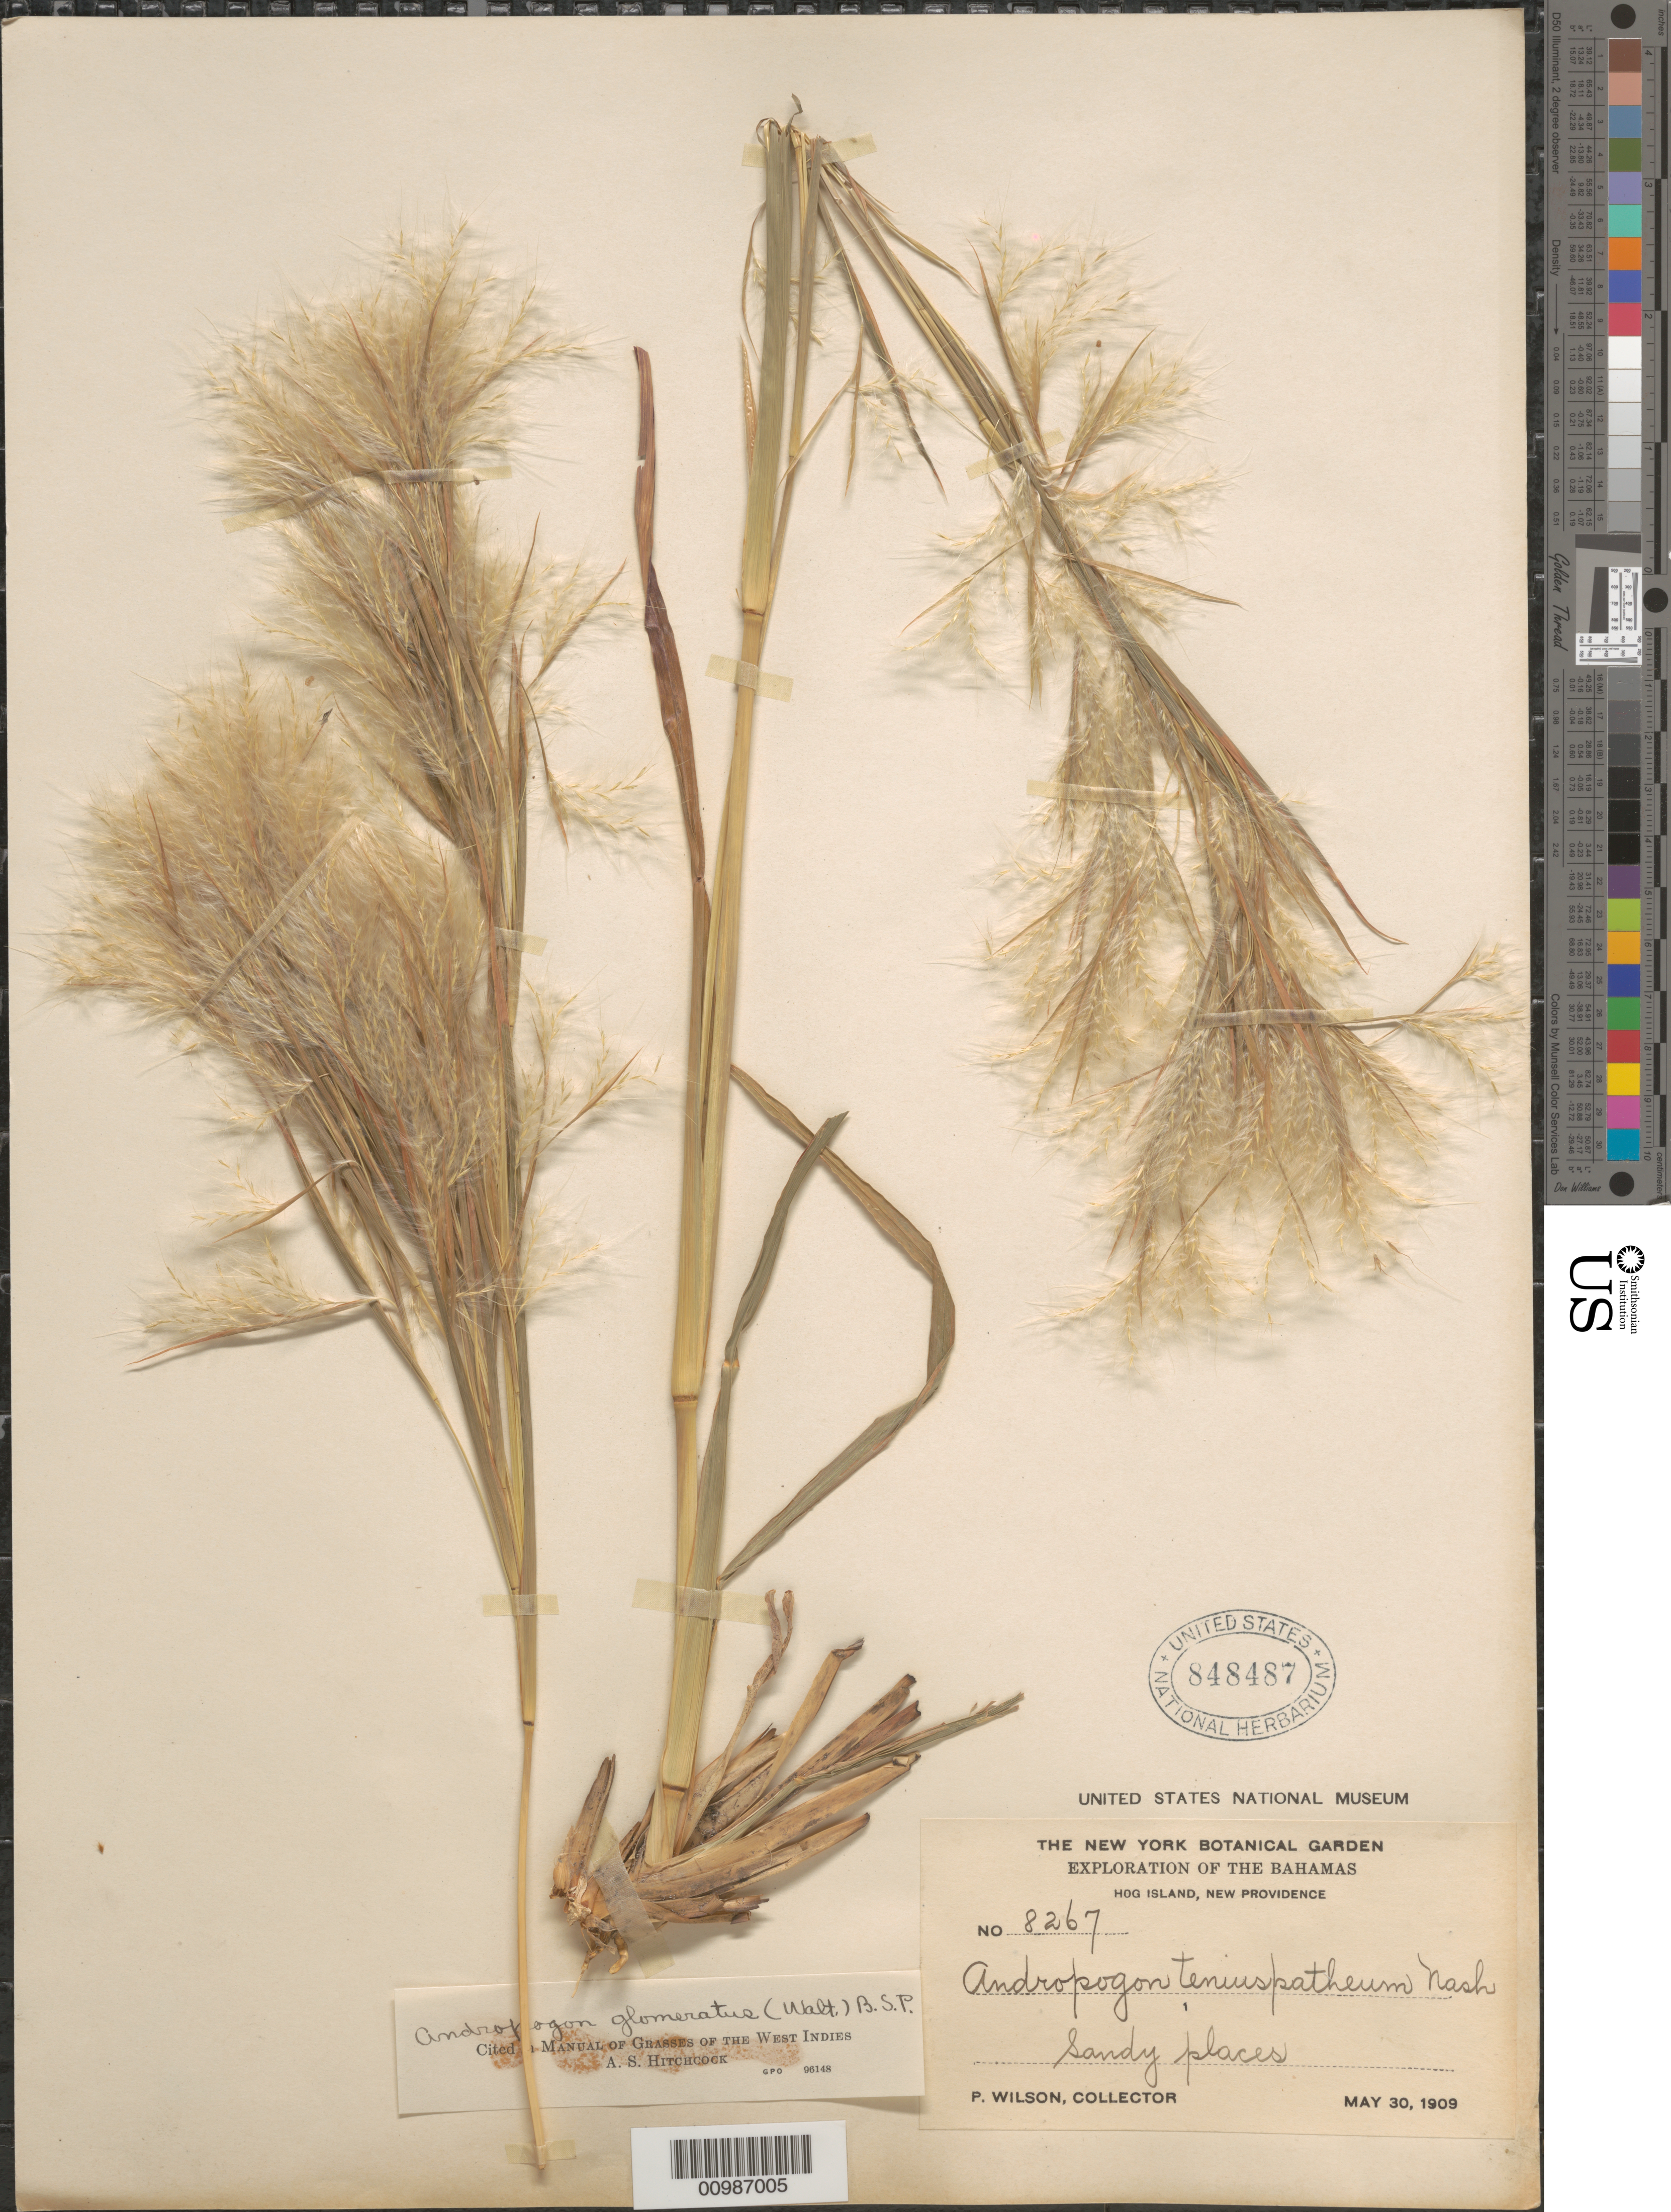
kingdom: Plantae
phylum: Tracheophyta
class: Liliopsida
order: Poales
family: Poaceae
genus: Andropogon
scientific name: Andropogon glomeratus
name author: (Walter) Britton, Stearns & Poggenb.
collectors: P. Wilson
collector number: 8267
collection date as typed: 30 May 1909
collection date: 1909-05-30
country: Bahamas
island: Hog I.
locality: New Providence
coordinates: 0 N, 0 E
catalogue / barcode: US 848487